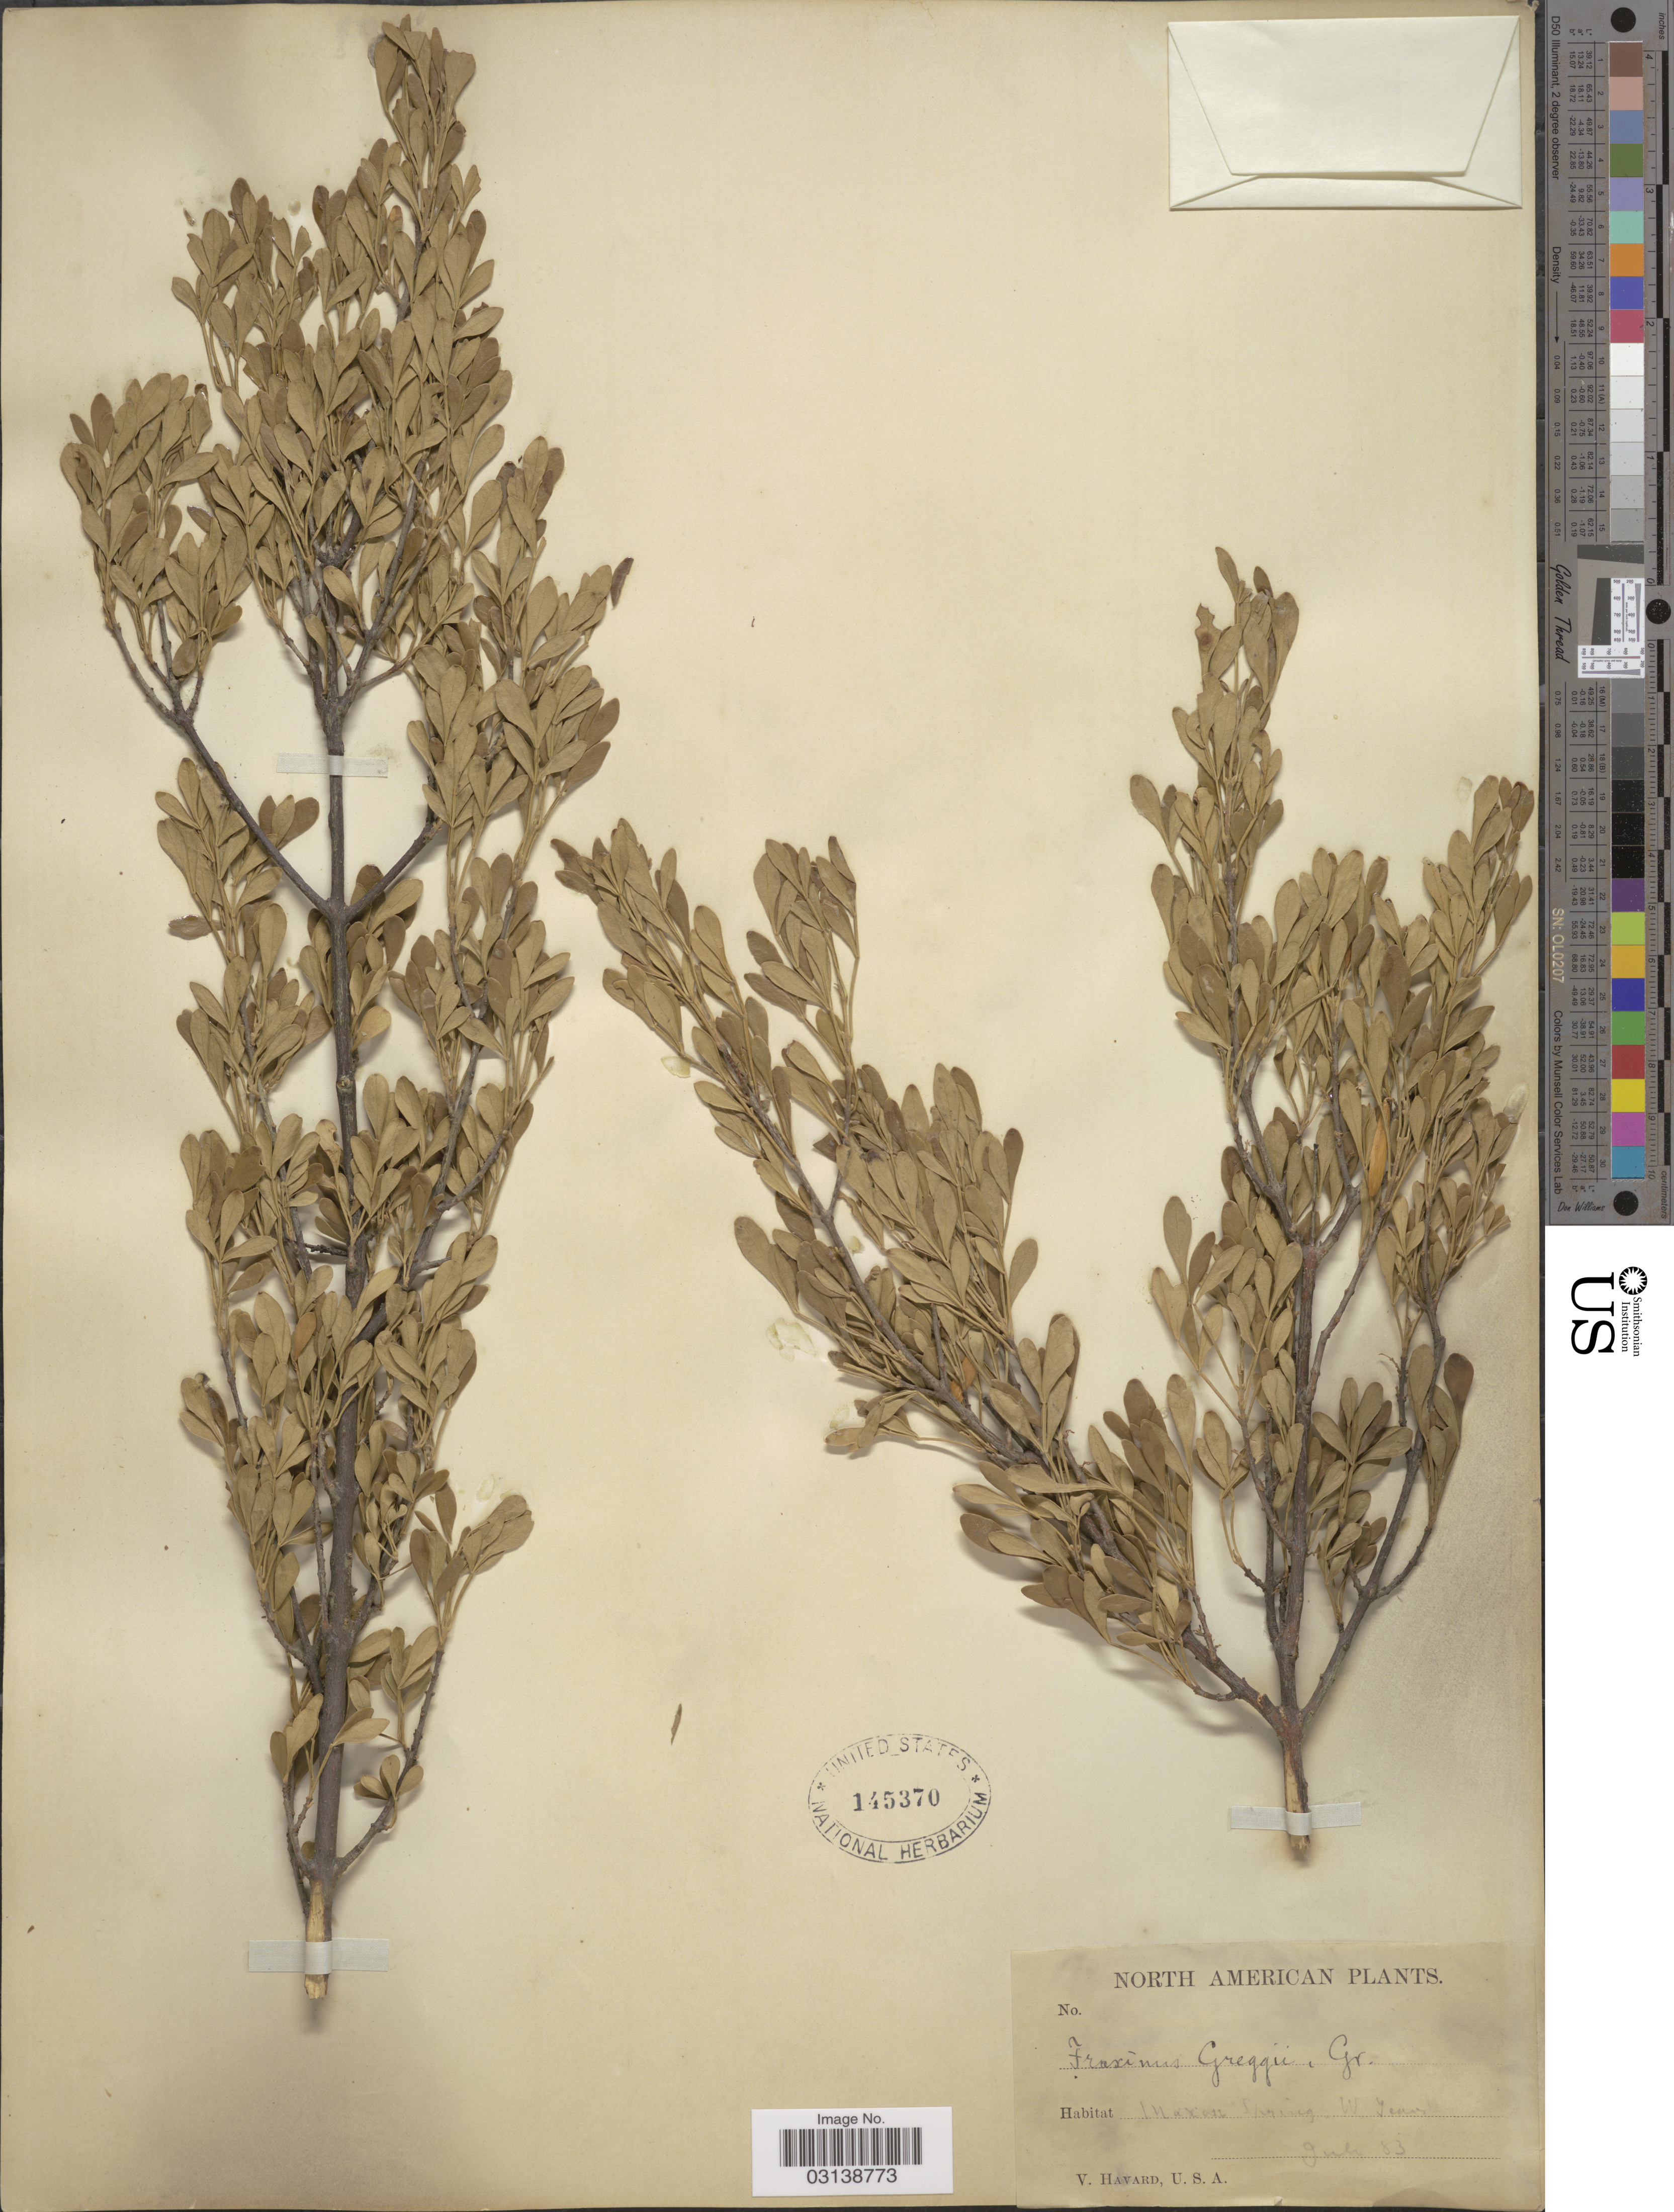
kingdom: Plantae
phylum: Tracheophyta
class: Magnoliopsida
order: Lamiales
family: Oleaceae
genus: Fraxinus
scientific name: Fraxinus greggii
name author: A. Gray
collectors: V. Havard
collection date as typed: Transcribed d/m/y: /7/83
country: United States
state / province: Texas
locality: Maxon Spring. W. Texas.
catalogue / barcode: US 145370